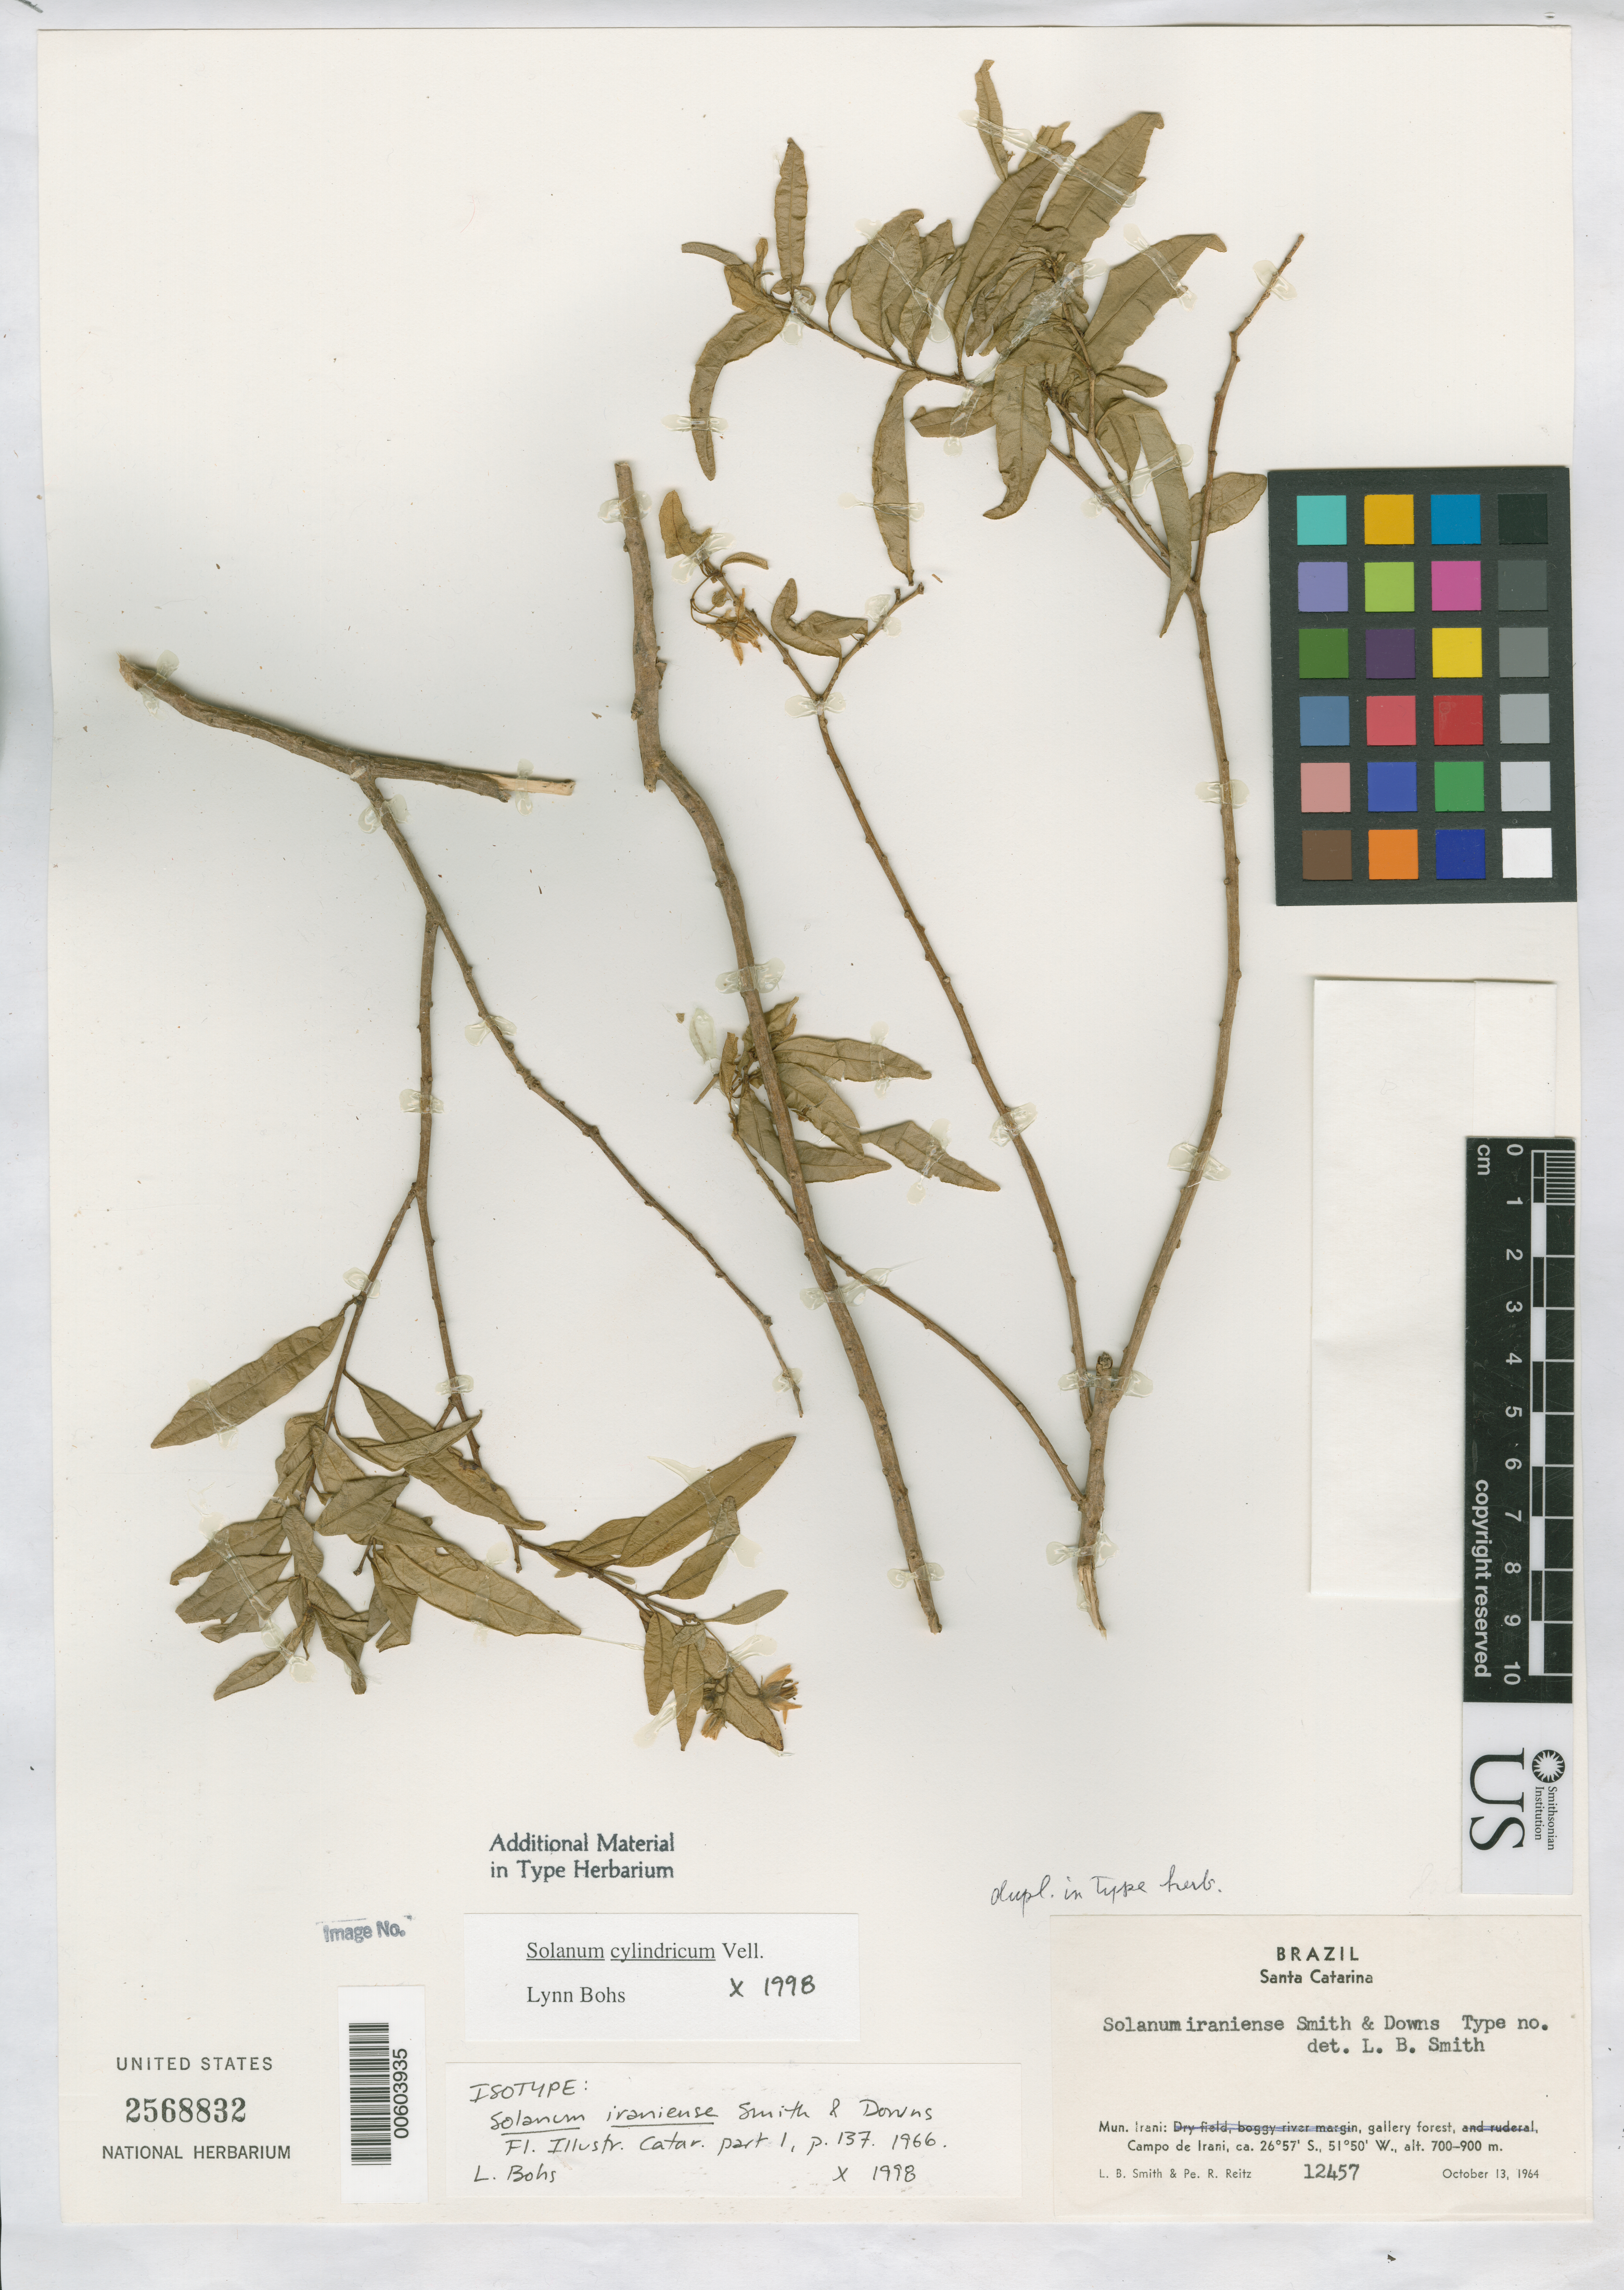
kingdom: Plantae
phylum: Tracheophyta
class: Magnoliopsida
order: Solanales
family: Solanaceae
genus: Solanum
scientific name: Solanum iraniense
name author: L.B. Sm. & Downs in Reitz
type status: Isotype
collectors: L. Smith & R. Reitz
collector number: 12457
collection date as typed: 13 Oct 1964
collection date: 1964-10-13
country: Brazil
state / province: Santa Catarina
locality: Irani. Campo de Irani.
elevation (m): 700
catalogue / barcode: US 2568832